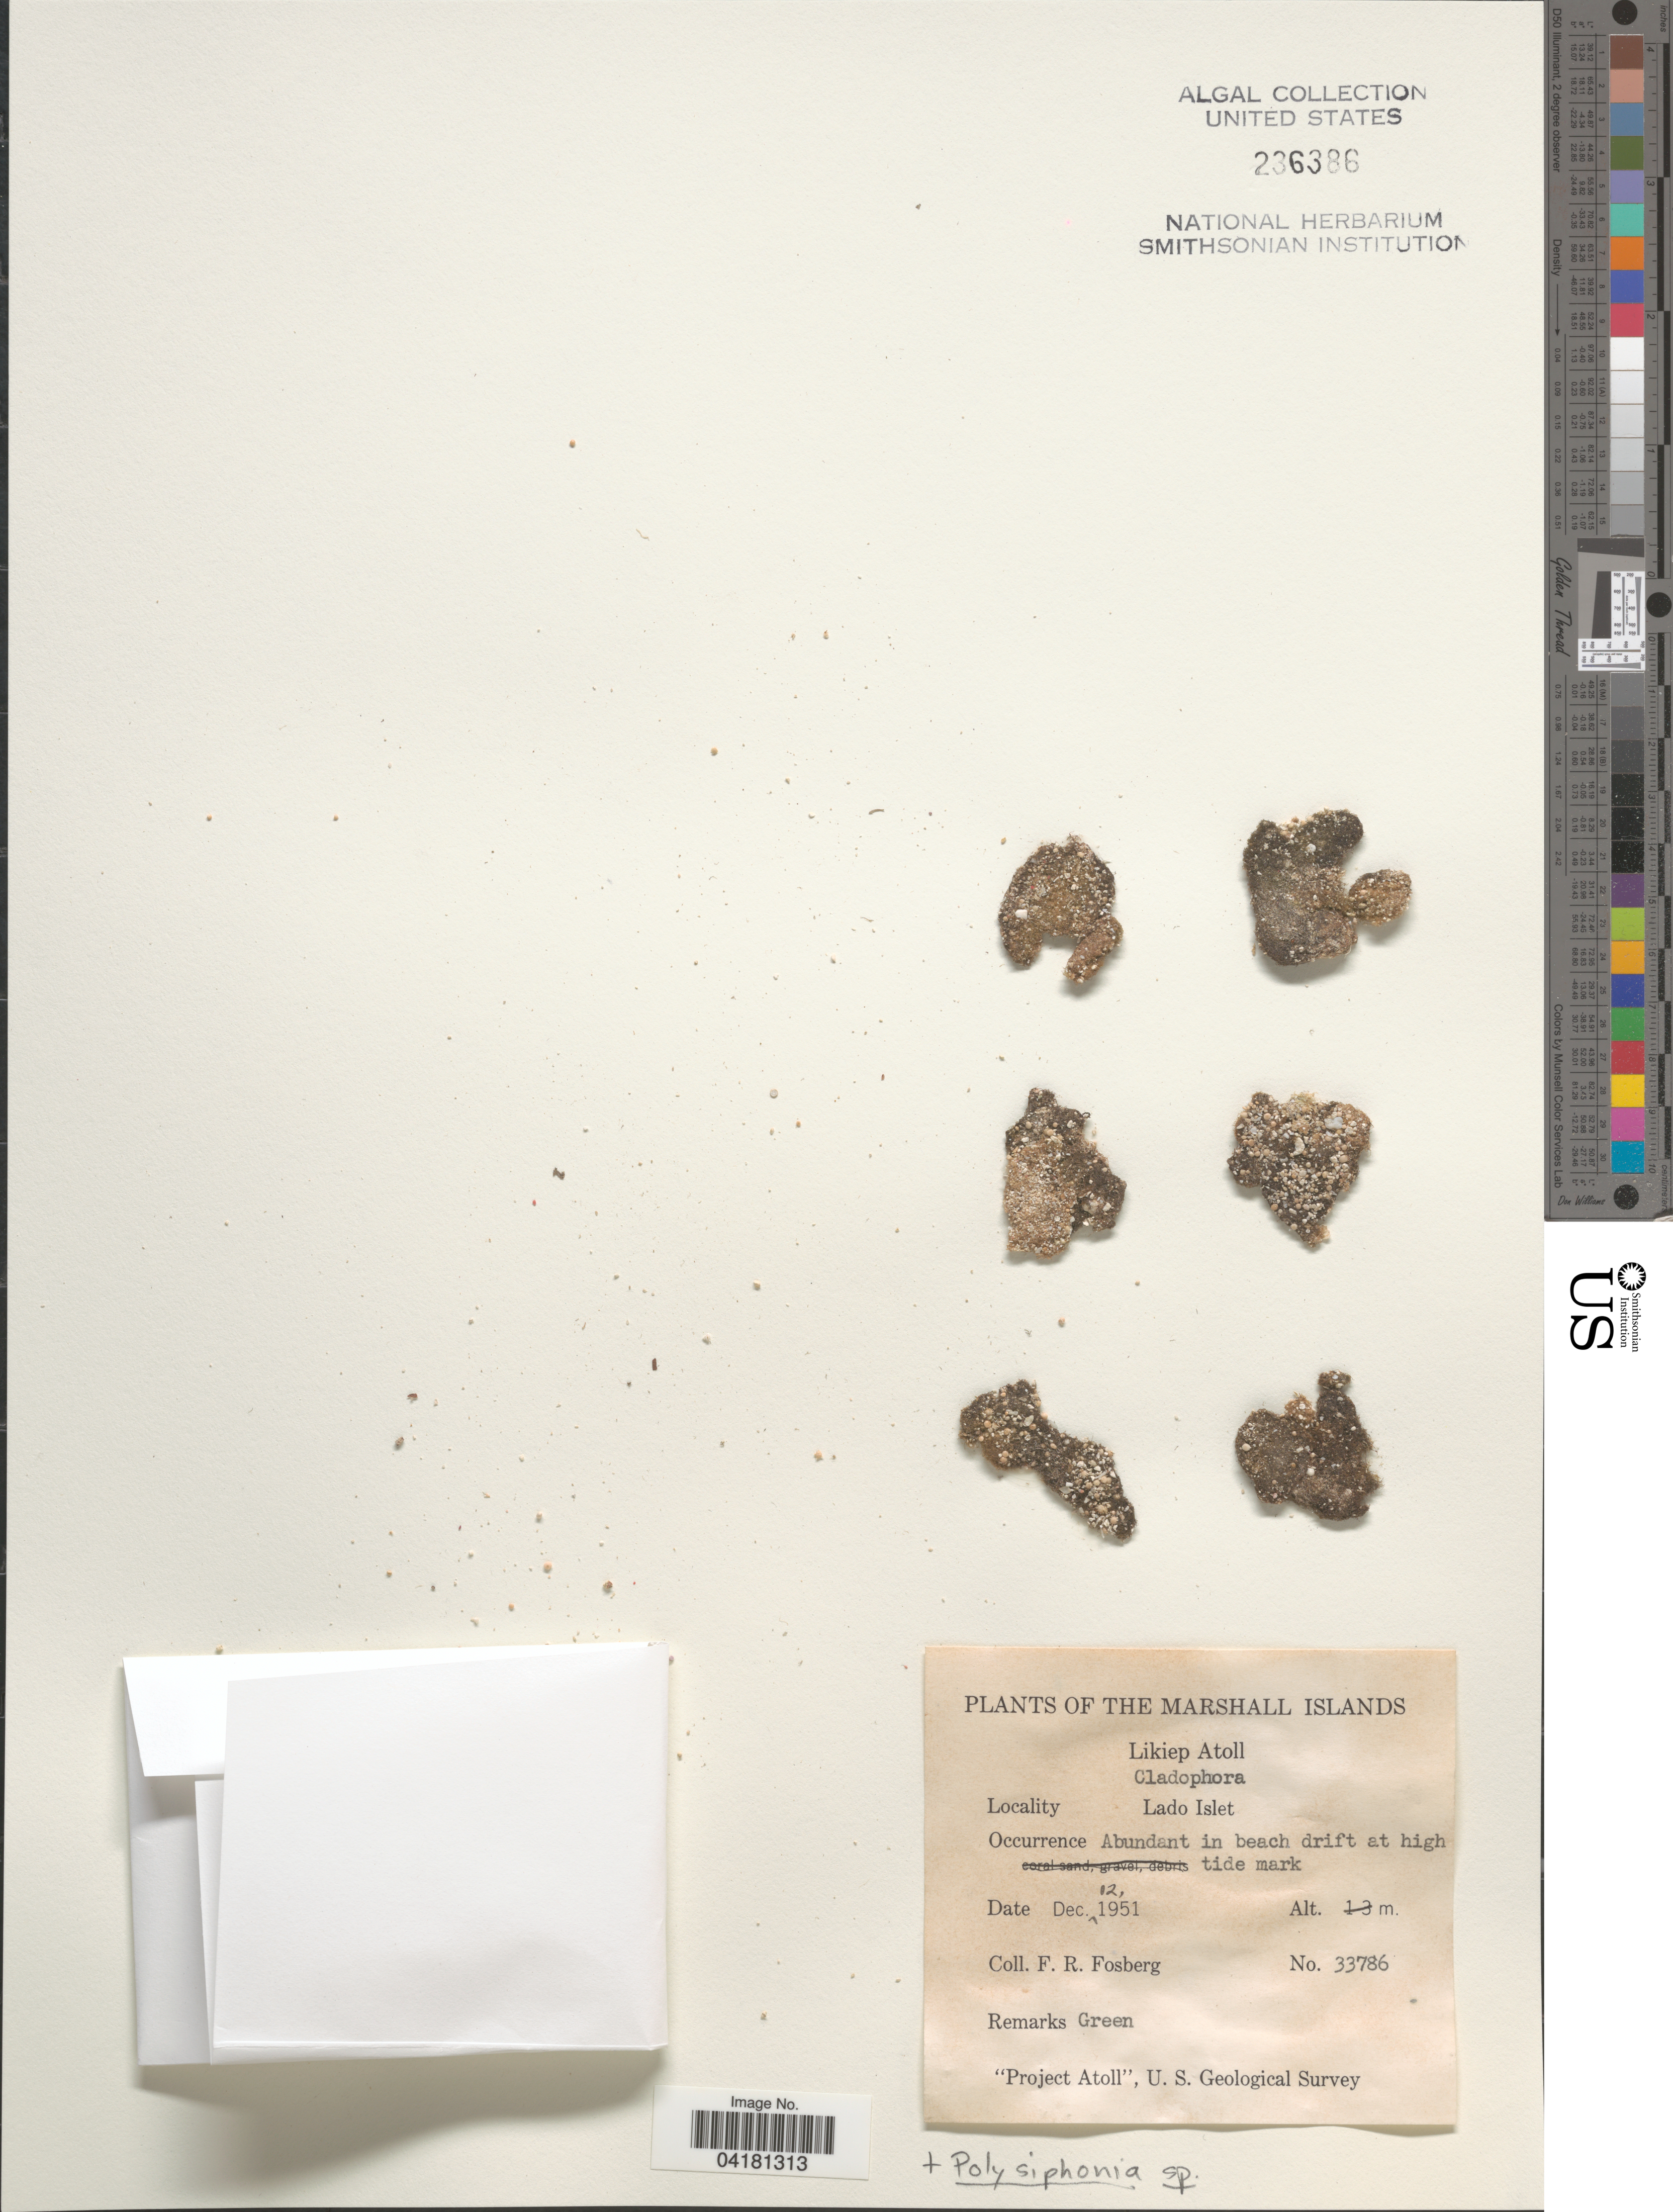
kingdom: Plantae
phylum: Chlorophyta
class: Ulvophyceae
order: Cladophorales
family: Cladophoraceae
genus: Cladophora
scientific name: Cladophora sp.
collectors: F. R. Fosberg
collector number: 33786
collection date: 1951-12-12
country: Marshall Islands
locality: Likiep Atoll. Lado Islet. "Project Atoll", U. S. Geological Survey.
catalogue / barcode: US 236386